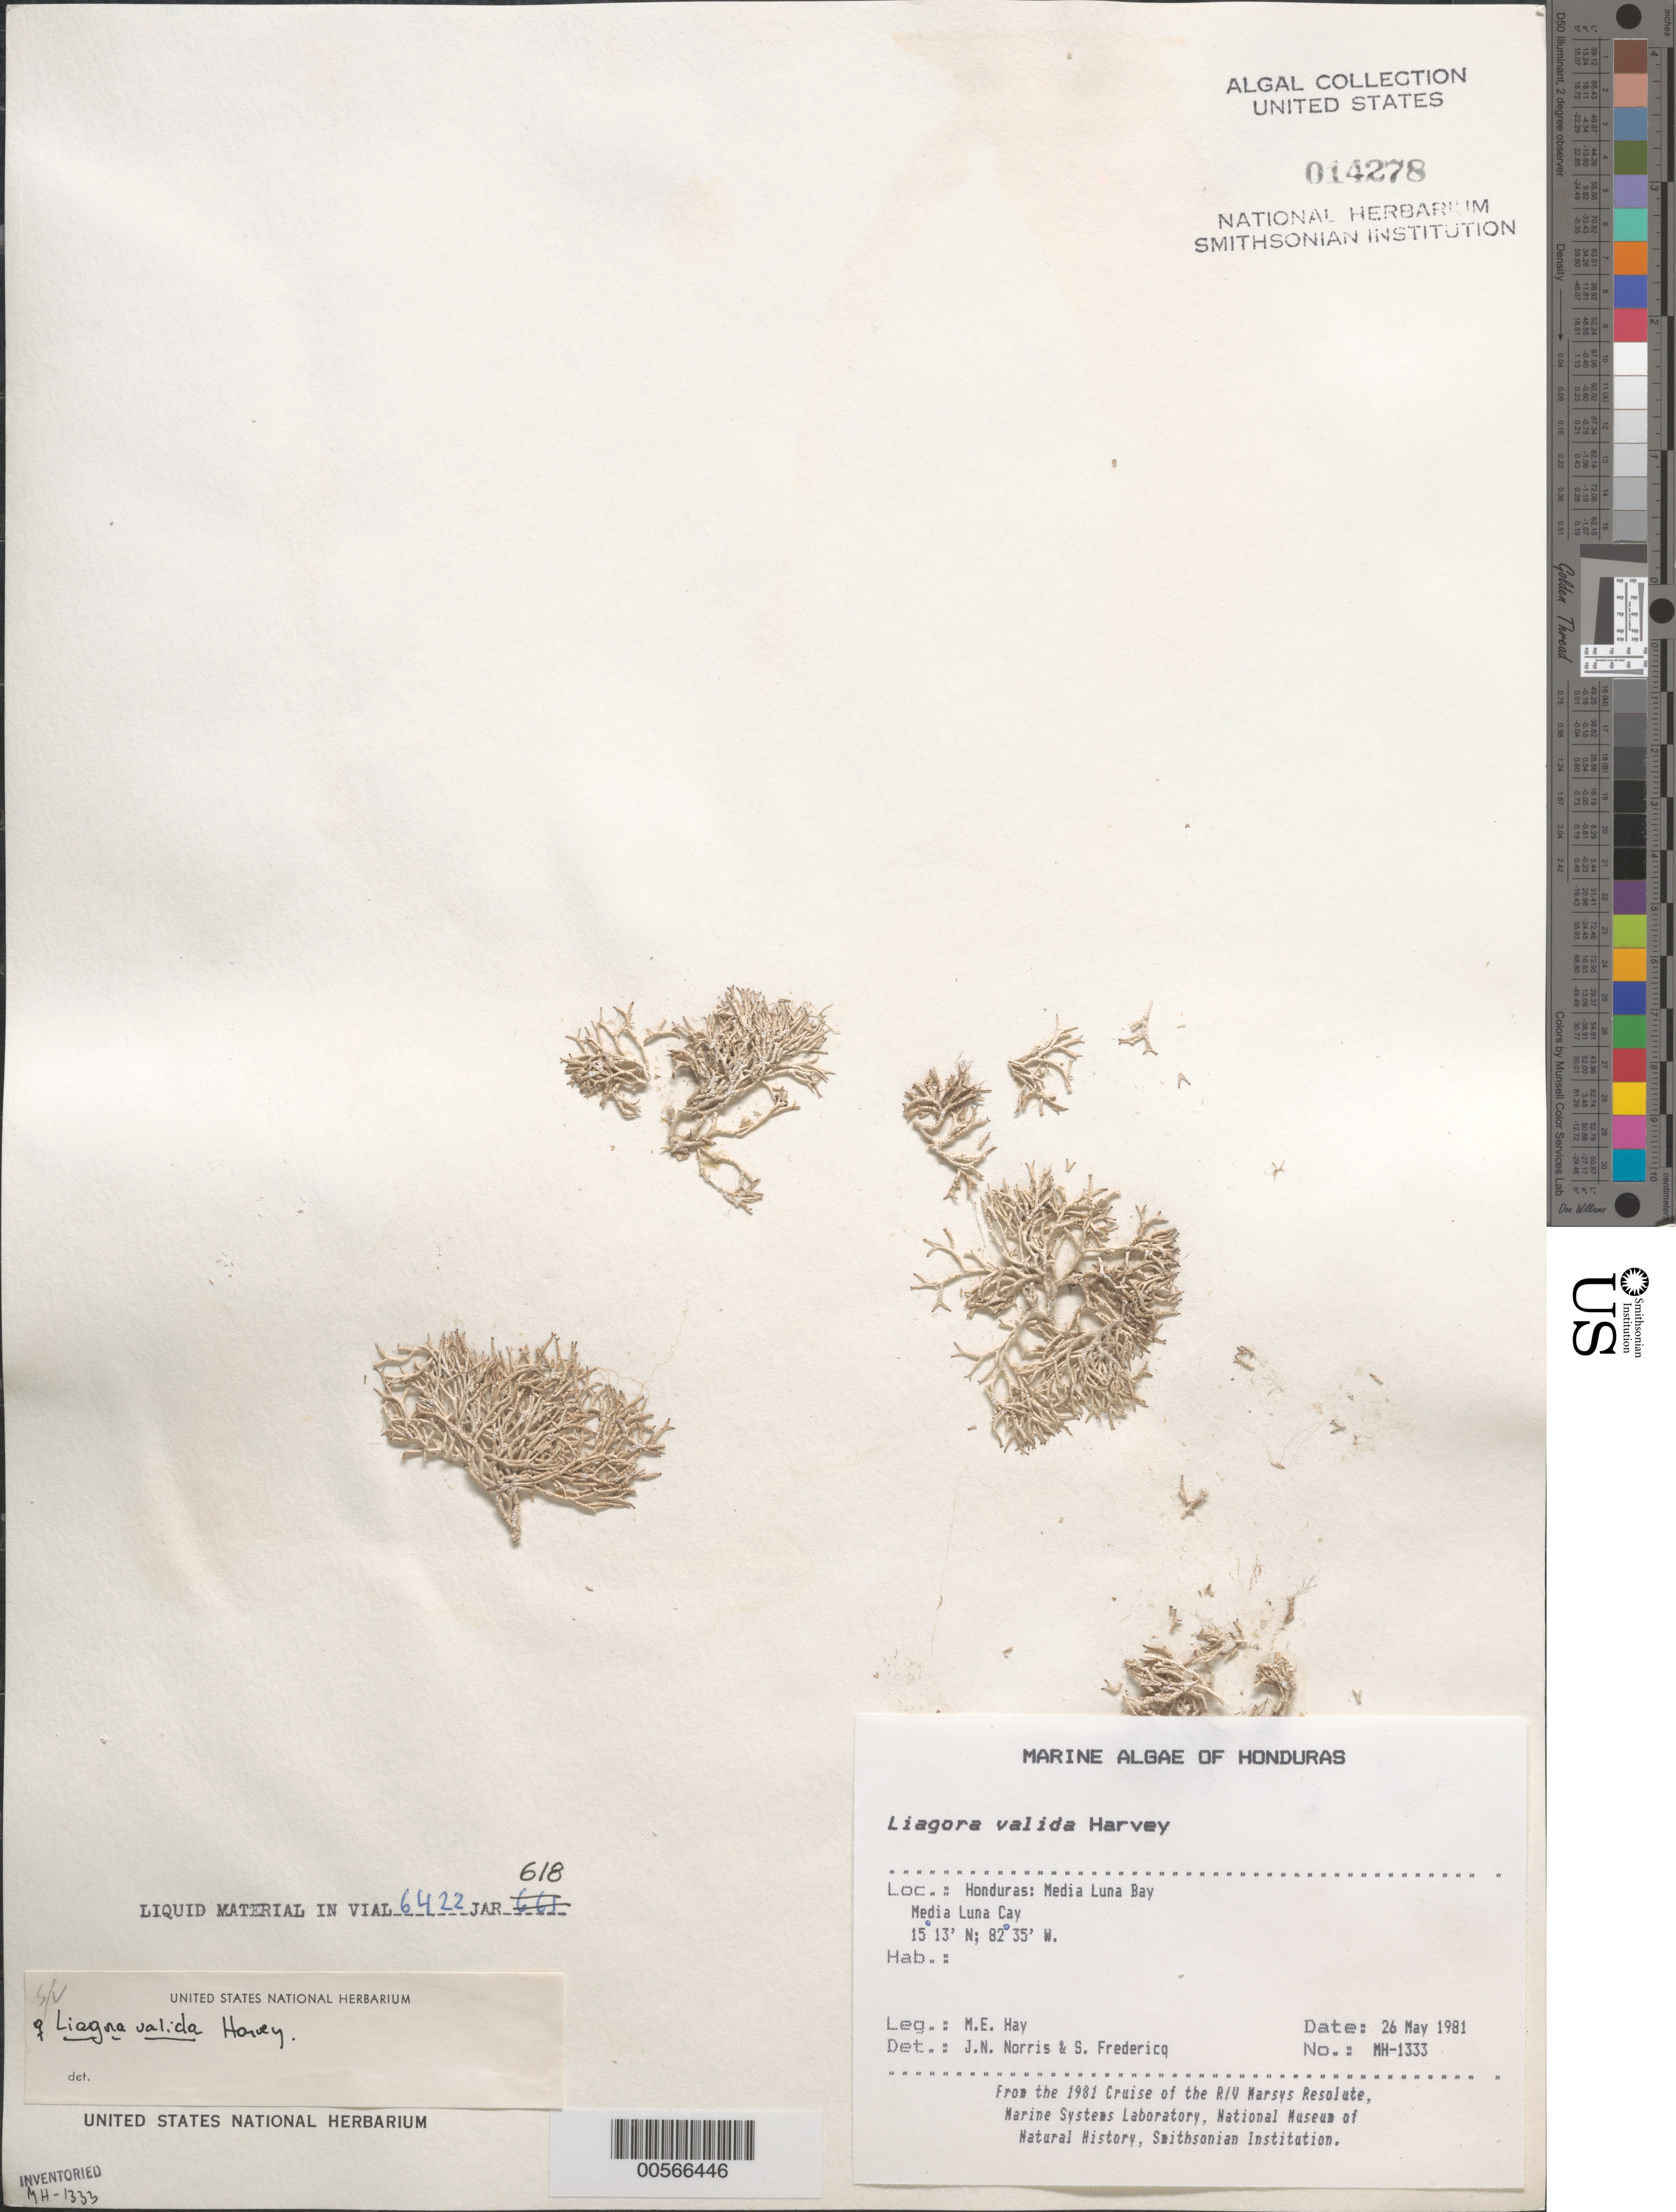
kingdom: Plantae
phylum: Rhodophyta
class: Florideophyceae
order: Nemaliales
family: Liagoraceae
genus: Liagora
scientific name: Liagora valida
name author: Harv.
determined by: Norris, J. N.; Fredericq, S.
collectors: M. E. Hay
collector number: MEH-1333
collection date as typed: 26 May 1981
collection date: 1981-05-26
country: Honduras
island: Media Luna Cay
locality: Media Luna Bay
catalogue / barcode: US 14278